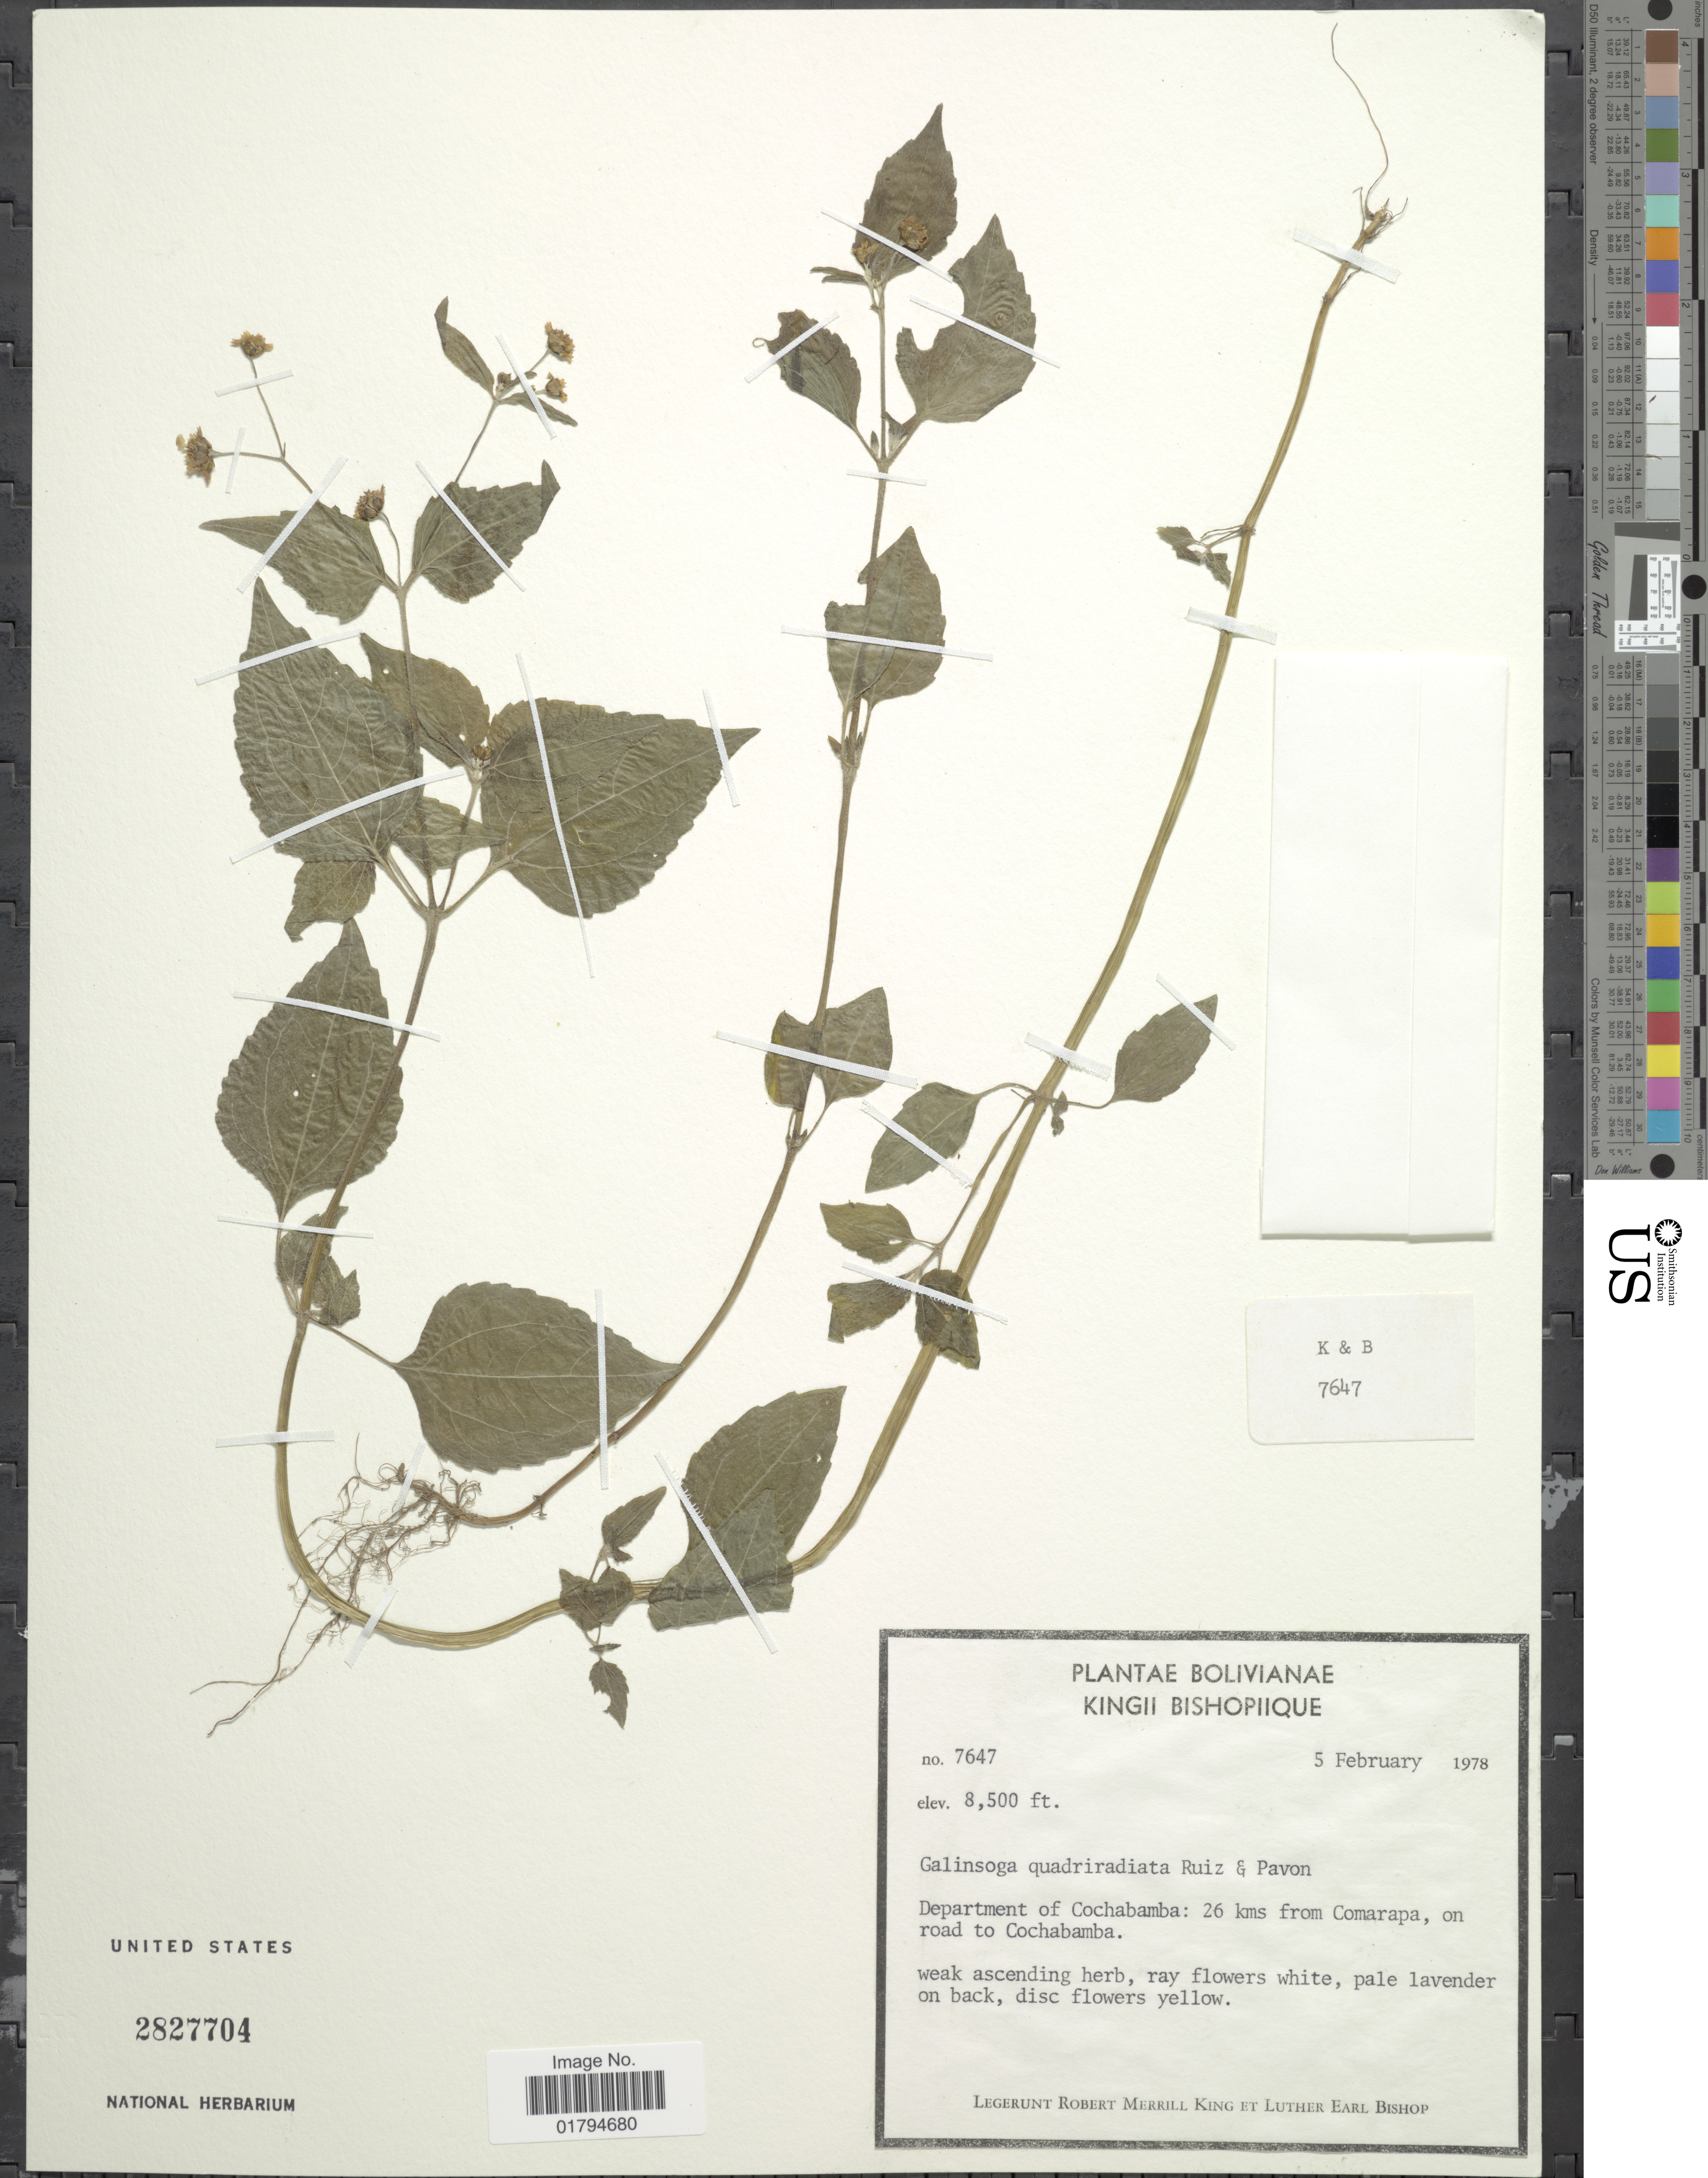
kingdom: Plantae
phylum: Tracheophyta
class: Magnoliopsida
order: Asterales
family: Asteraceae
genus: Galinsoga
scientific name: Galinsoga quadriradiata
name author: Ruiz & Pav.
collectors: R. M. King & L. E. Bishop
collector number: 7647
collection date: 1978-02-05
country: Bolivia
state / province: Cochabamba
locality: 6 kms from Comarapa, on road to Cochabamba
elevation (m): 2591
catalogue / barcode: US 2827704